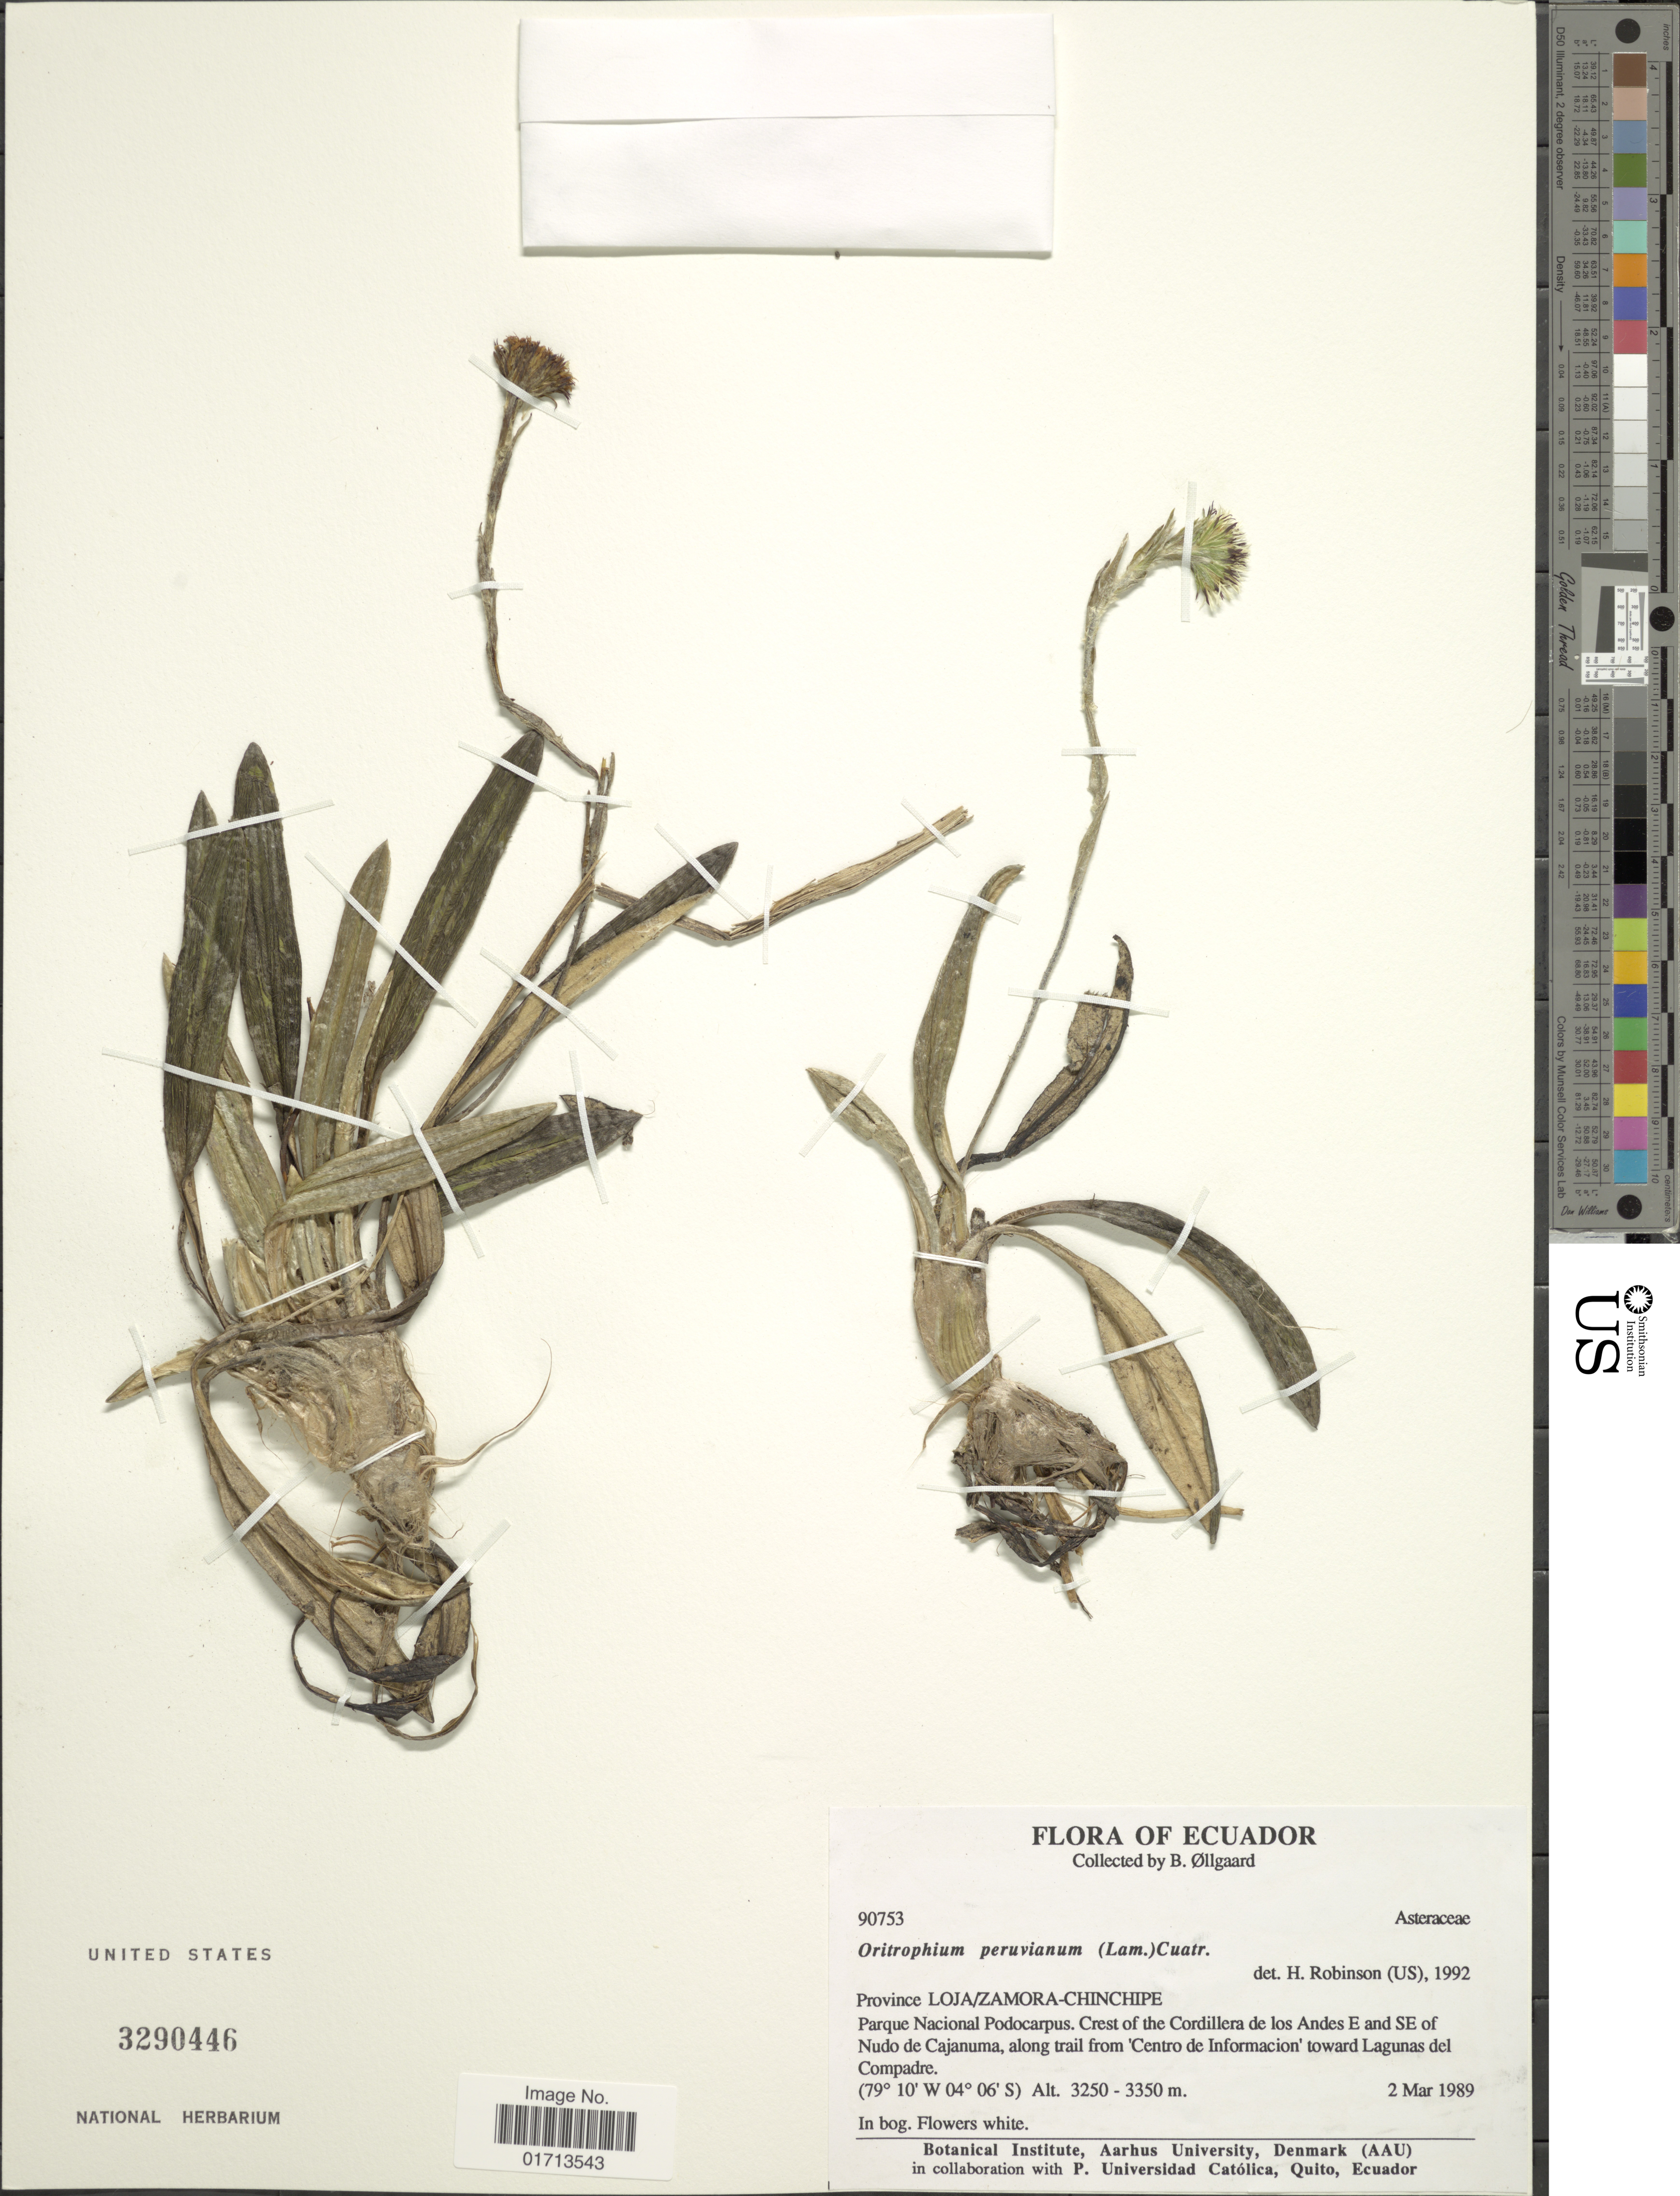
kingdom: Plantae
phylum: Tracheophyta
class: Magnoliopsida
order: Asterales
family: Asteraceae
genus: Oritrophium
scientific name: Oritrophium peruvianum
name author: (Lam.) Cuatrec.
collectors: B. Øllgaard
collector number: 90753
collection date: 1989-03-02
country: Ecuador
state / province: Loja / Zamora-Chinchipe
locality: Parque Nacional Podocarpus, Crest of the Cordillera de los Anders E and SE of Nudo de Cjanuma, along trail from 'Centro de Informacion' toward Lagunas del Compadre.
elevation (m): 3250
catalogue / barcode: US 3290446